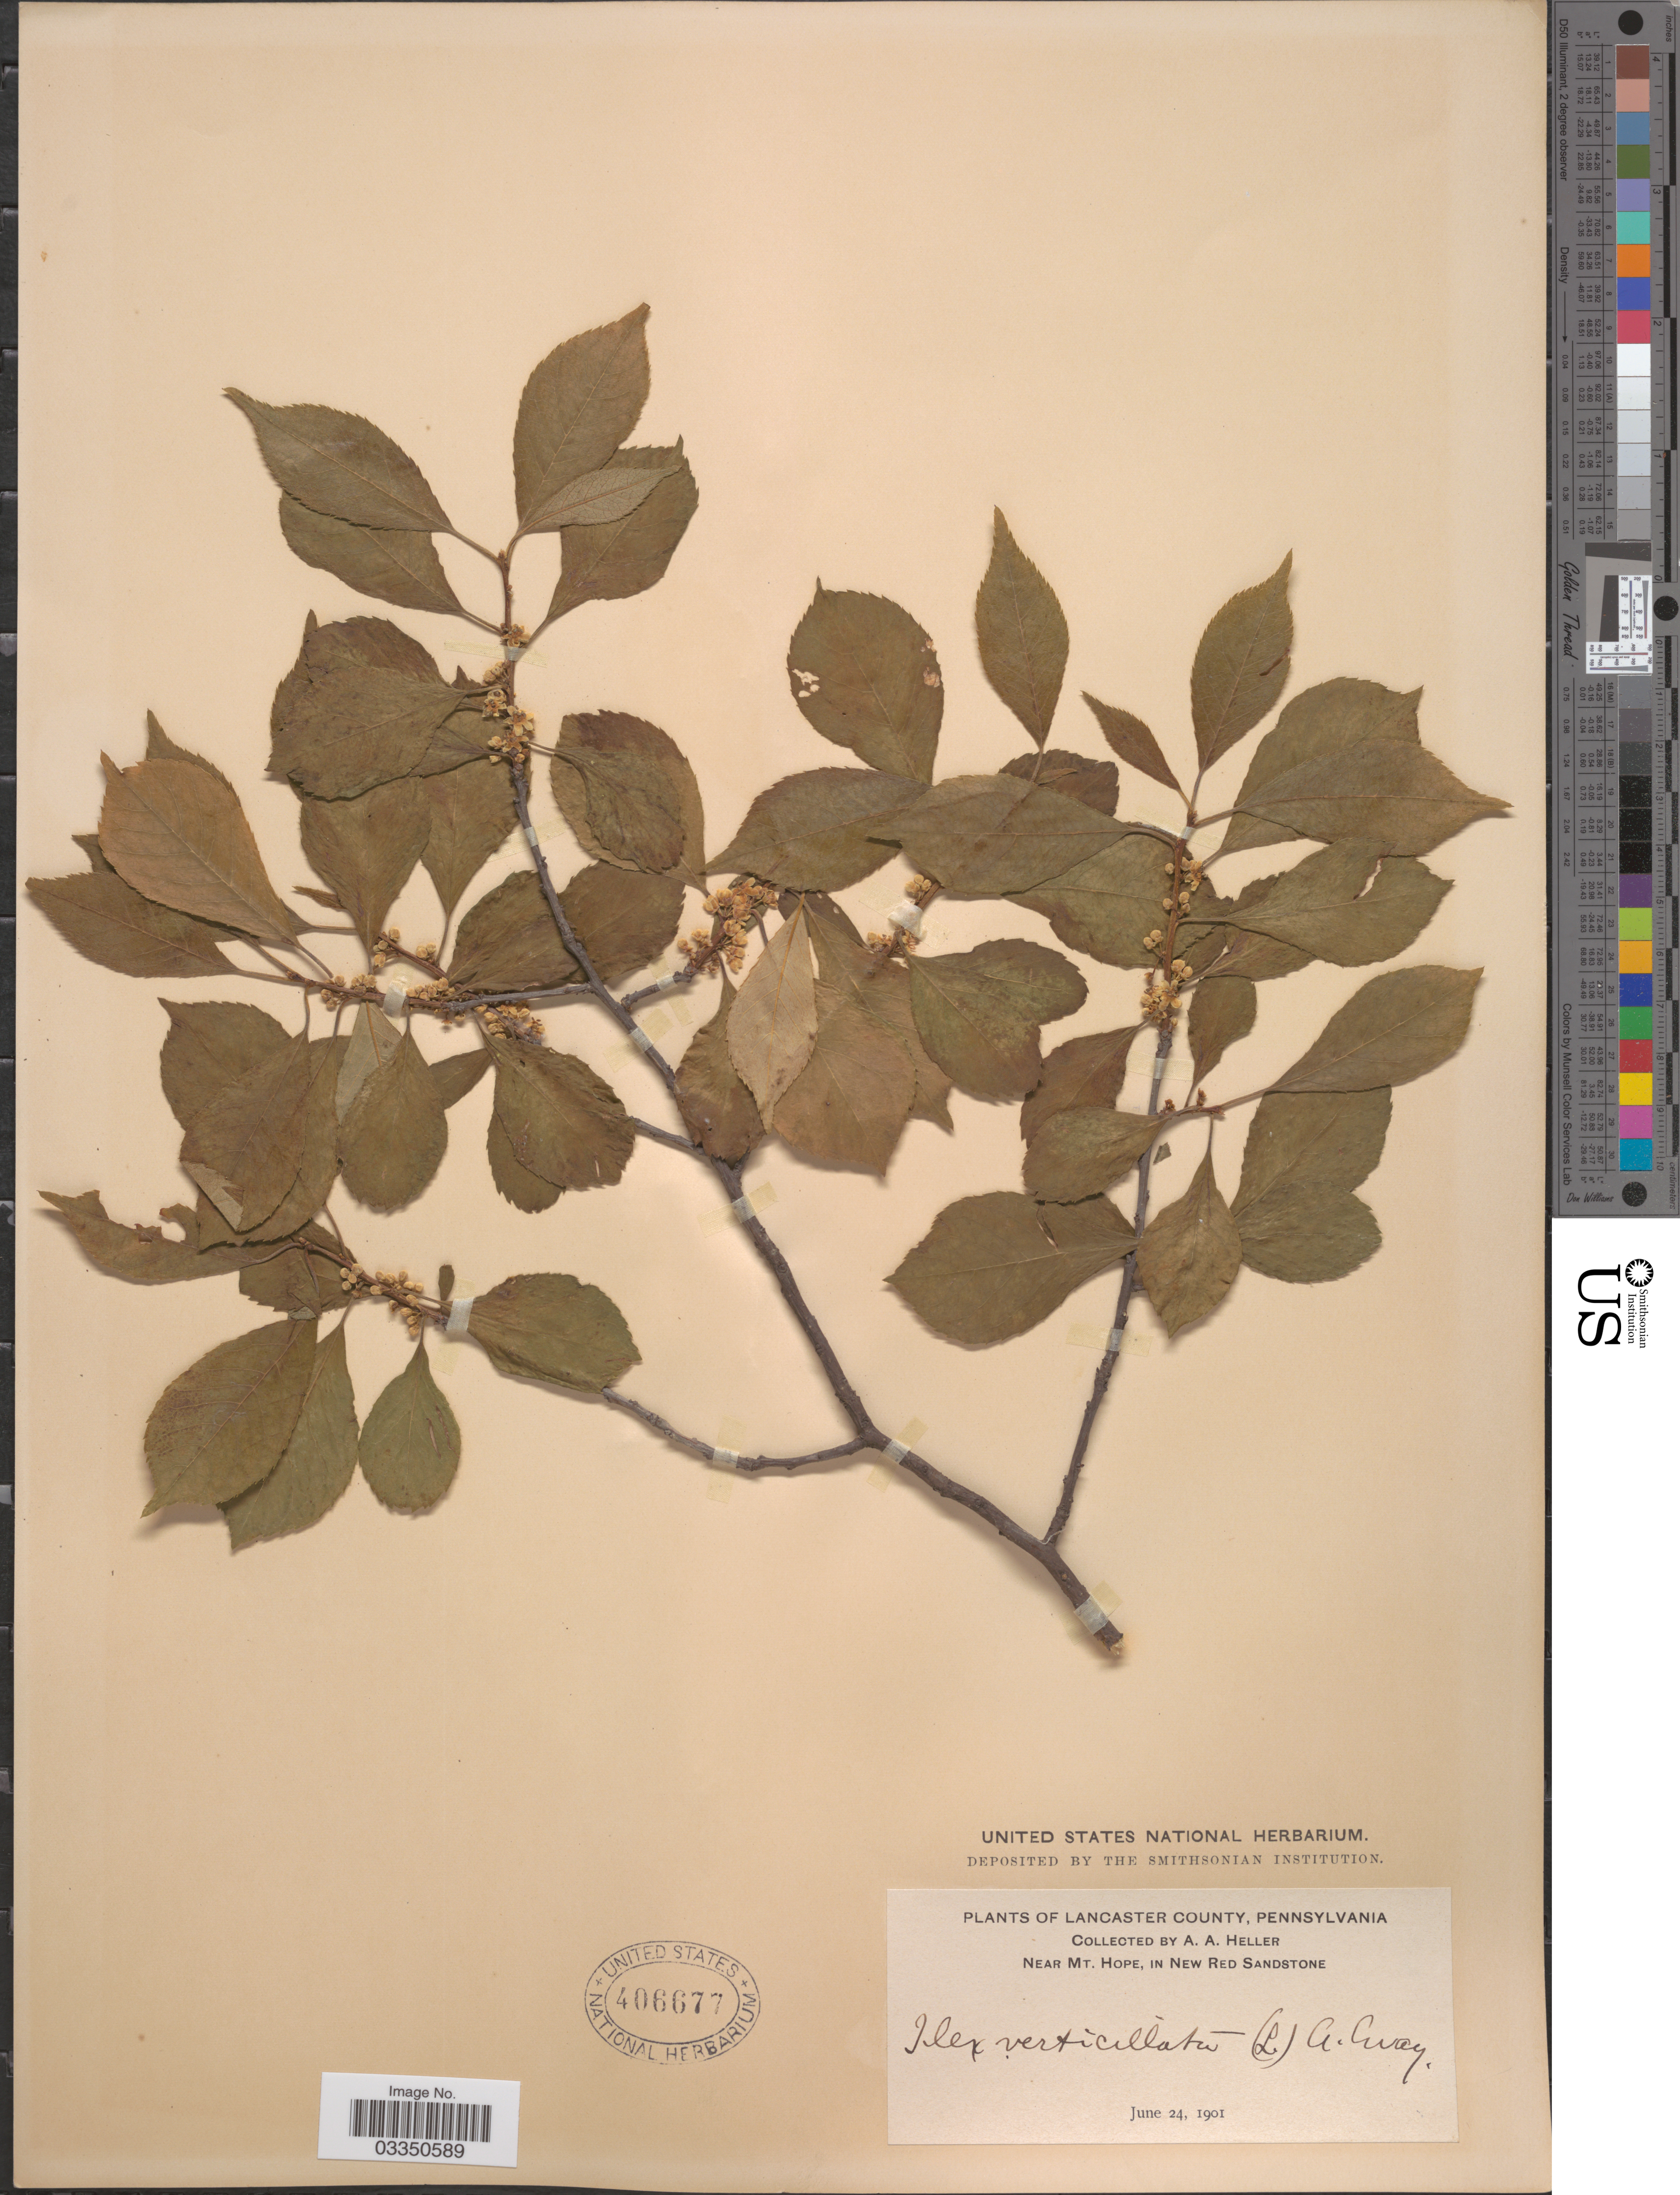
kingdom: Plantae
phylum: Tracheophyta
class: Magnoliopsida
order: Aquifoliales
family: Aquifoliaceae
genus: Ilex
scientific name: Ilex verticillata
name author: (L.) A. Gray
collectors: A. A. Heller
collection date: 1901-06-24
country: United States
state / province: Pennsylvania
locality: Lancaster County. Near Mt. Hope, in New Red Sandstone.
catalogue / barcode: US 406677